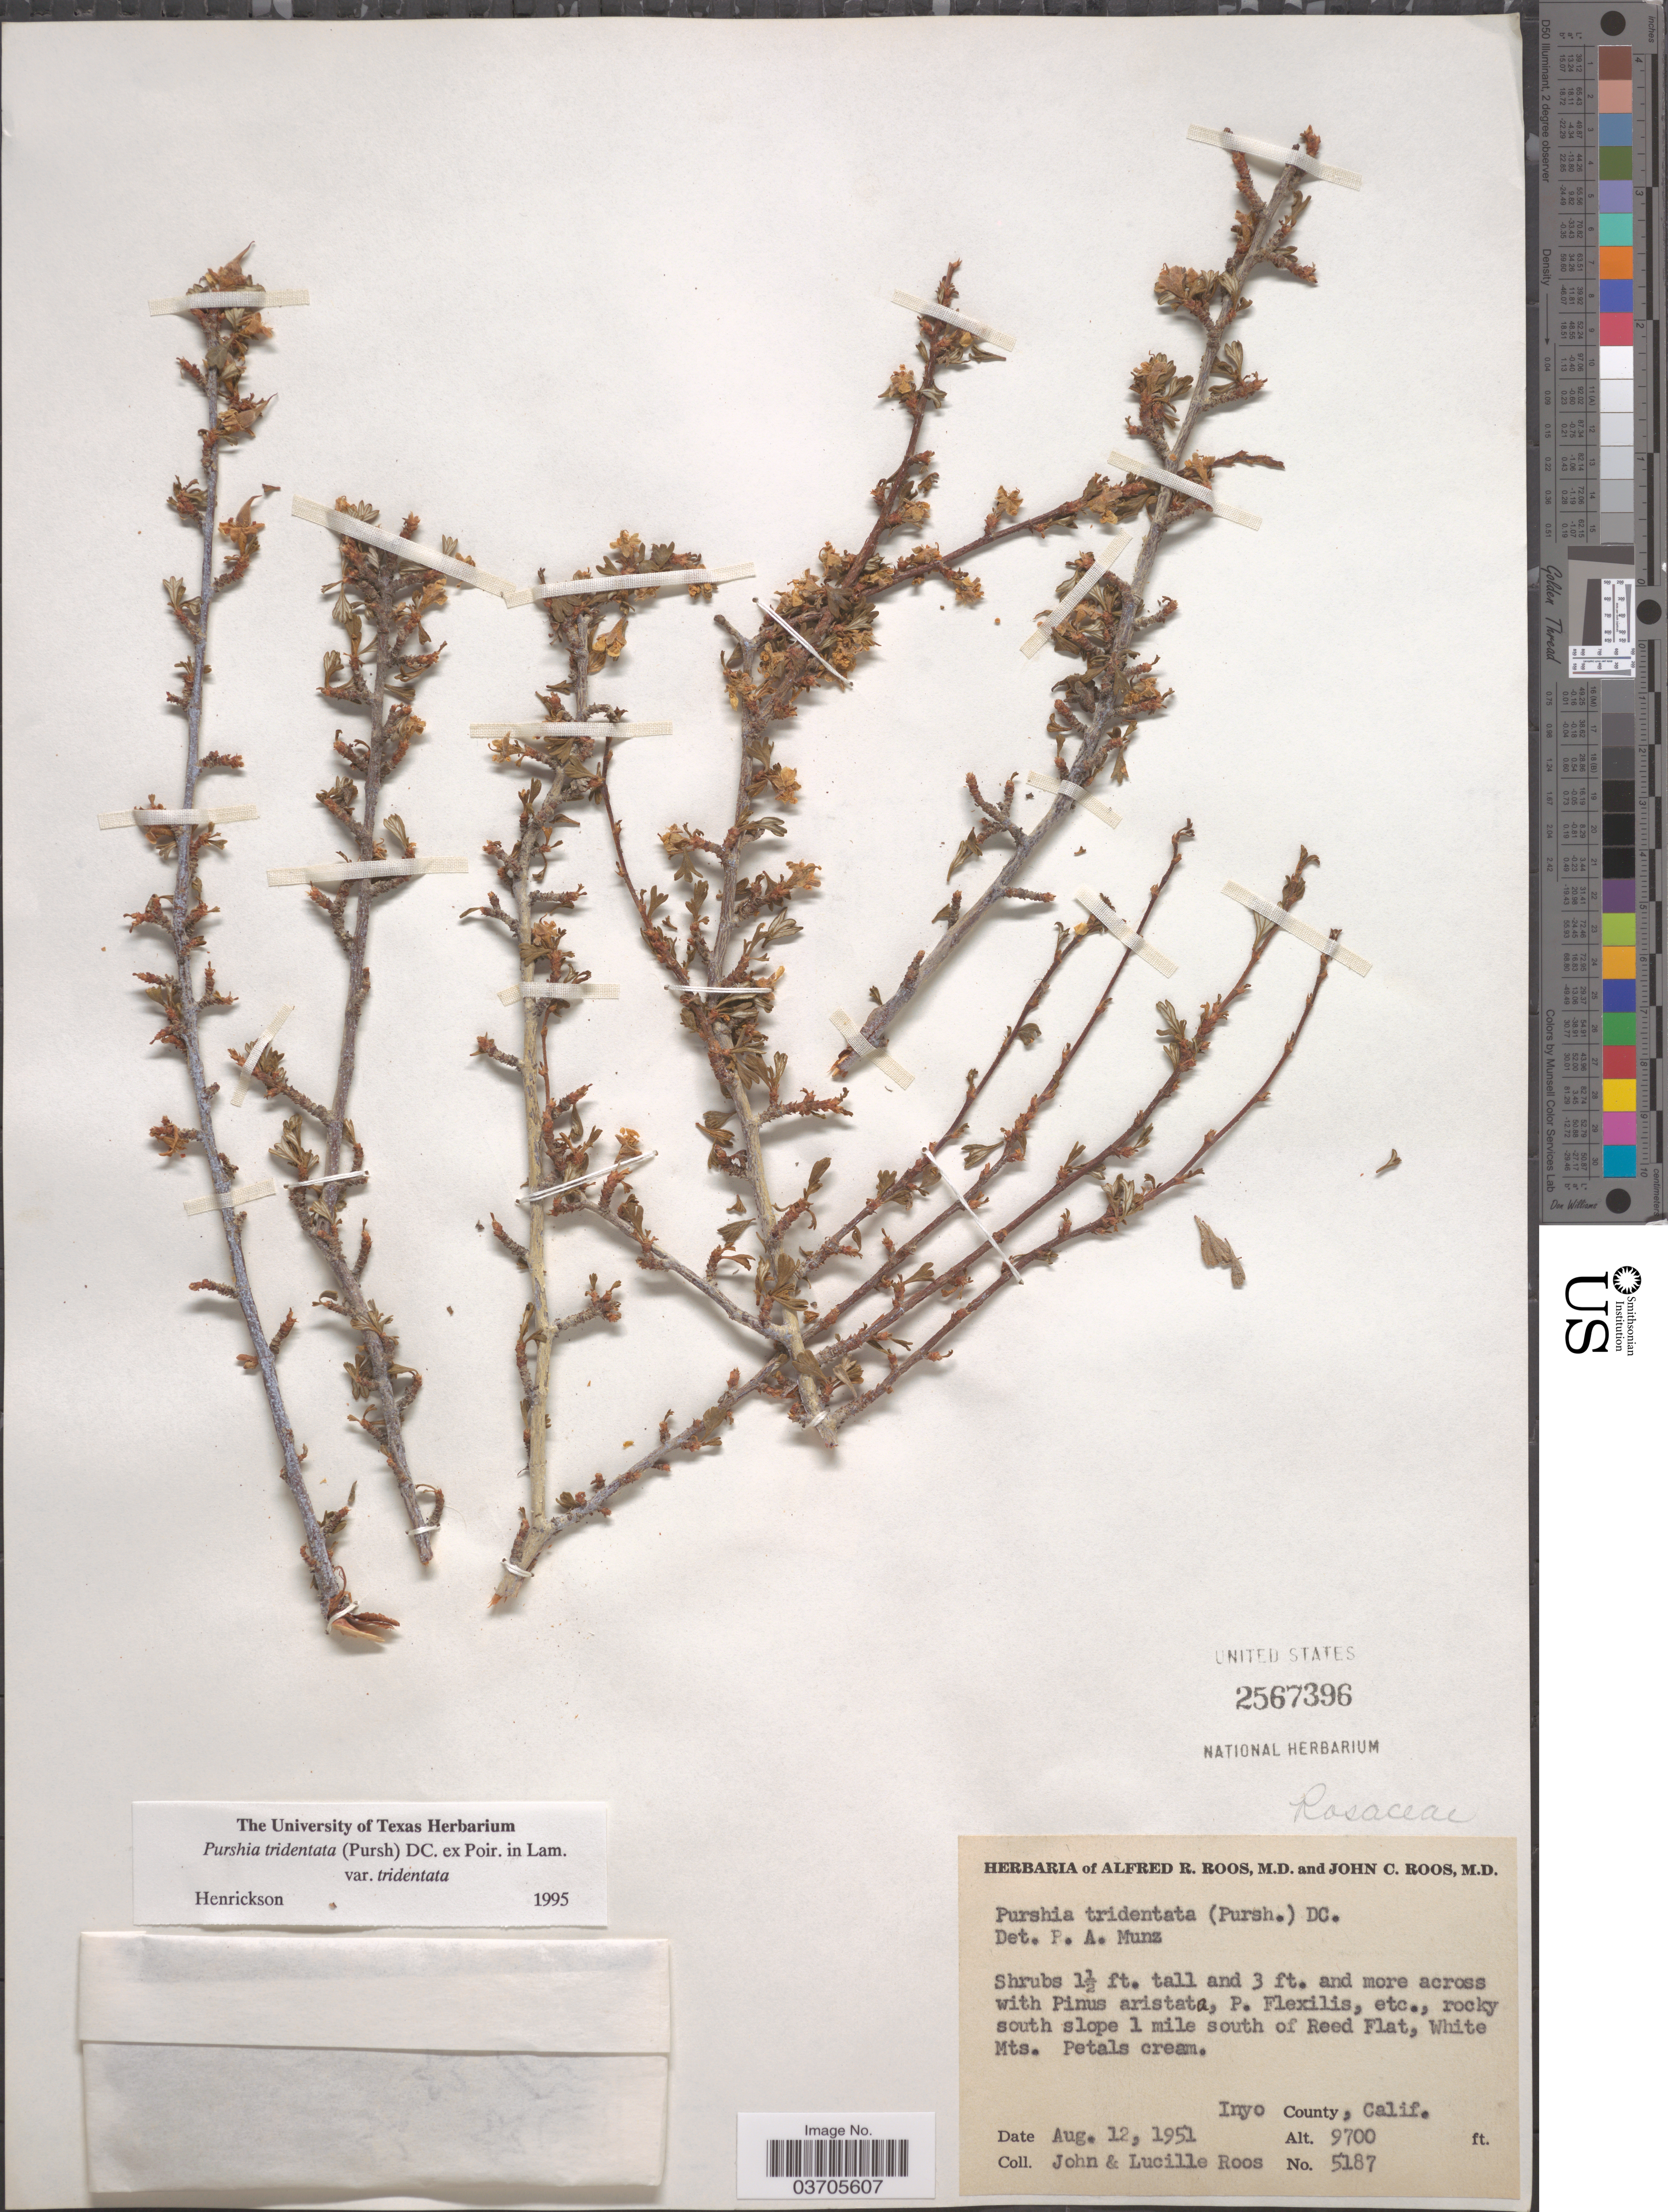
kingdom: Plantae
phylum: Tracheophyta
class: Magnoliopsida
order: Rosales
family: Rosaceae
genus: Purshia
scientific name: Purshia tridentata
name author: (Pursh) DC.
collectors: J. C. Roos & L. Roos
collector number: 5187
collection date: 1951-08-12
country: United States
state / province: California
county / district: Inyo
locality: Rocky south slope 1 mile south of Reed Flat, White Mts. Incyo County.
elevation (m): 2957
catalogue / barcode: US 2567396